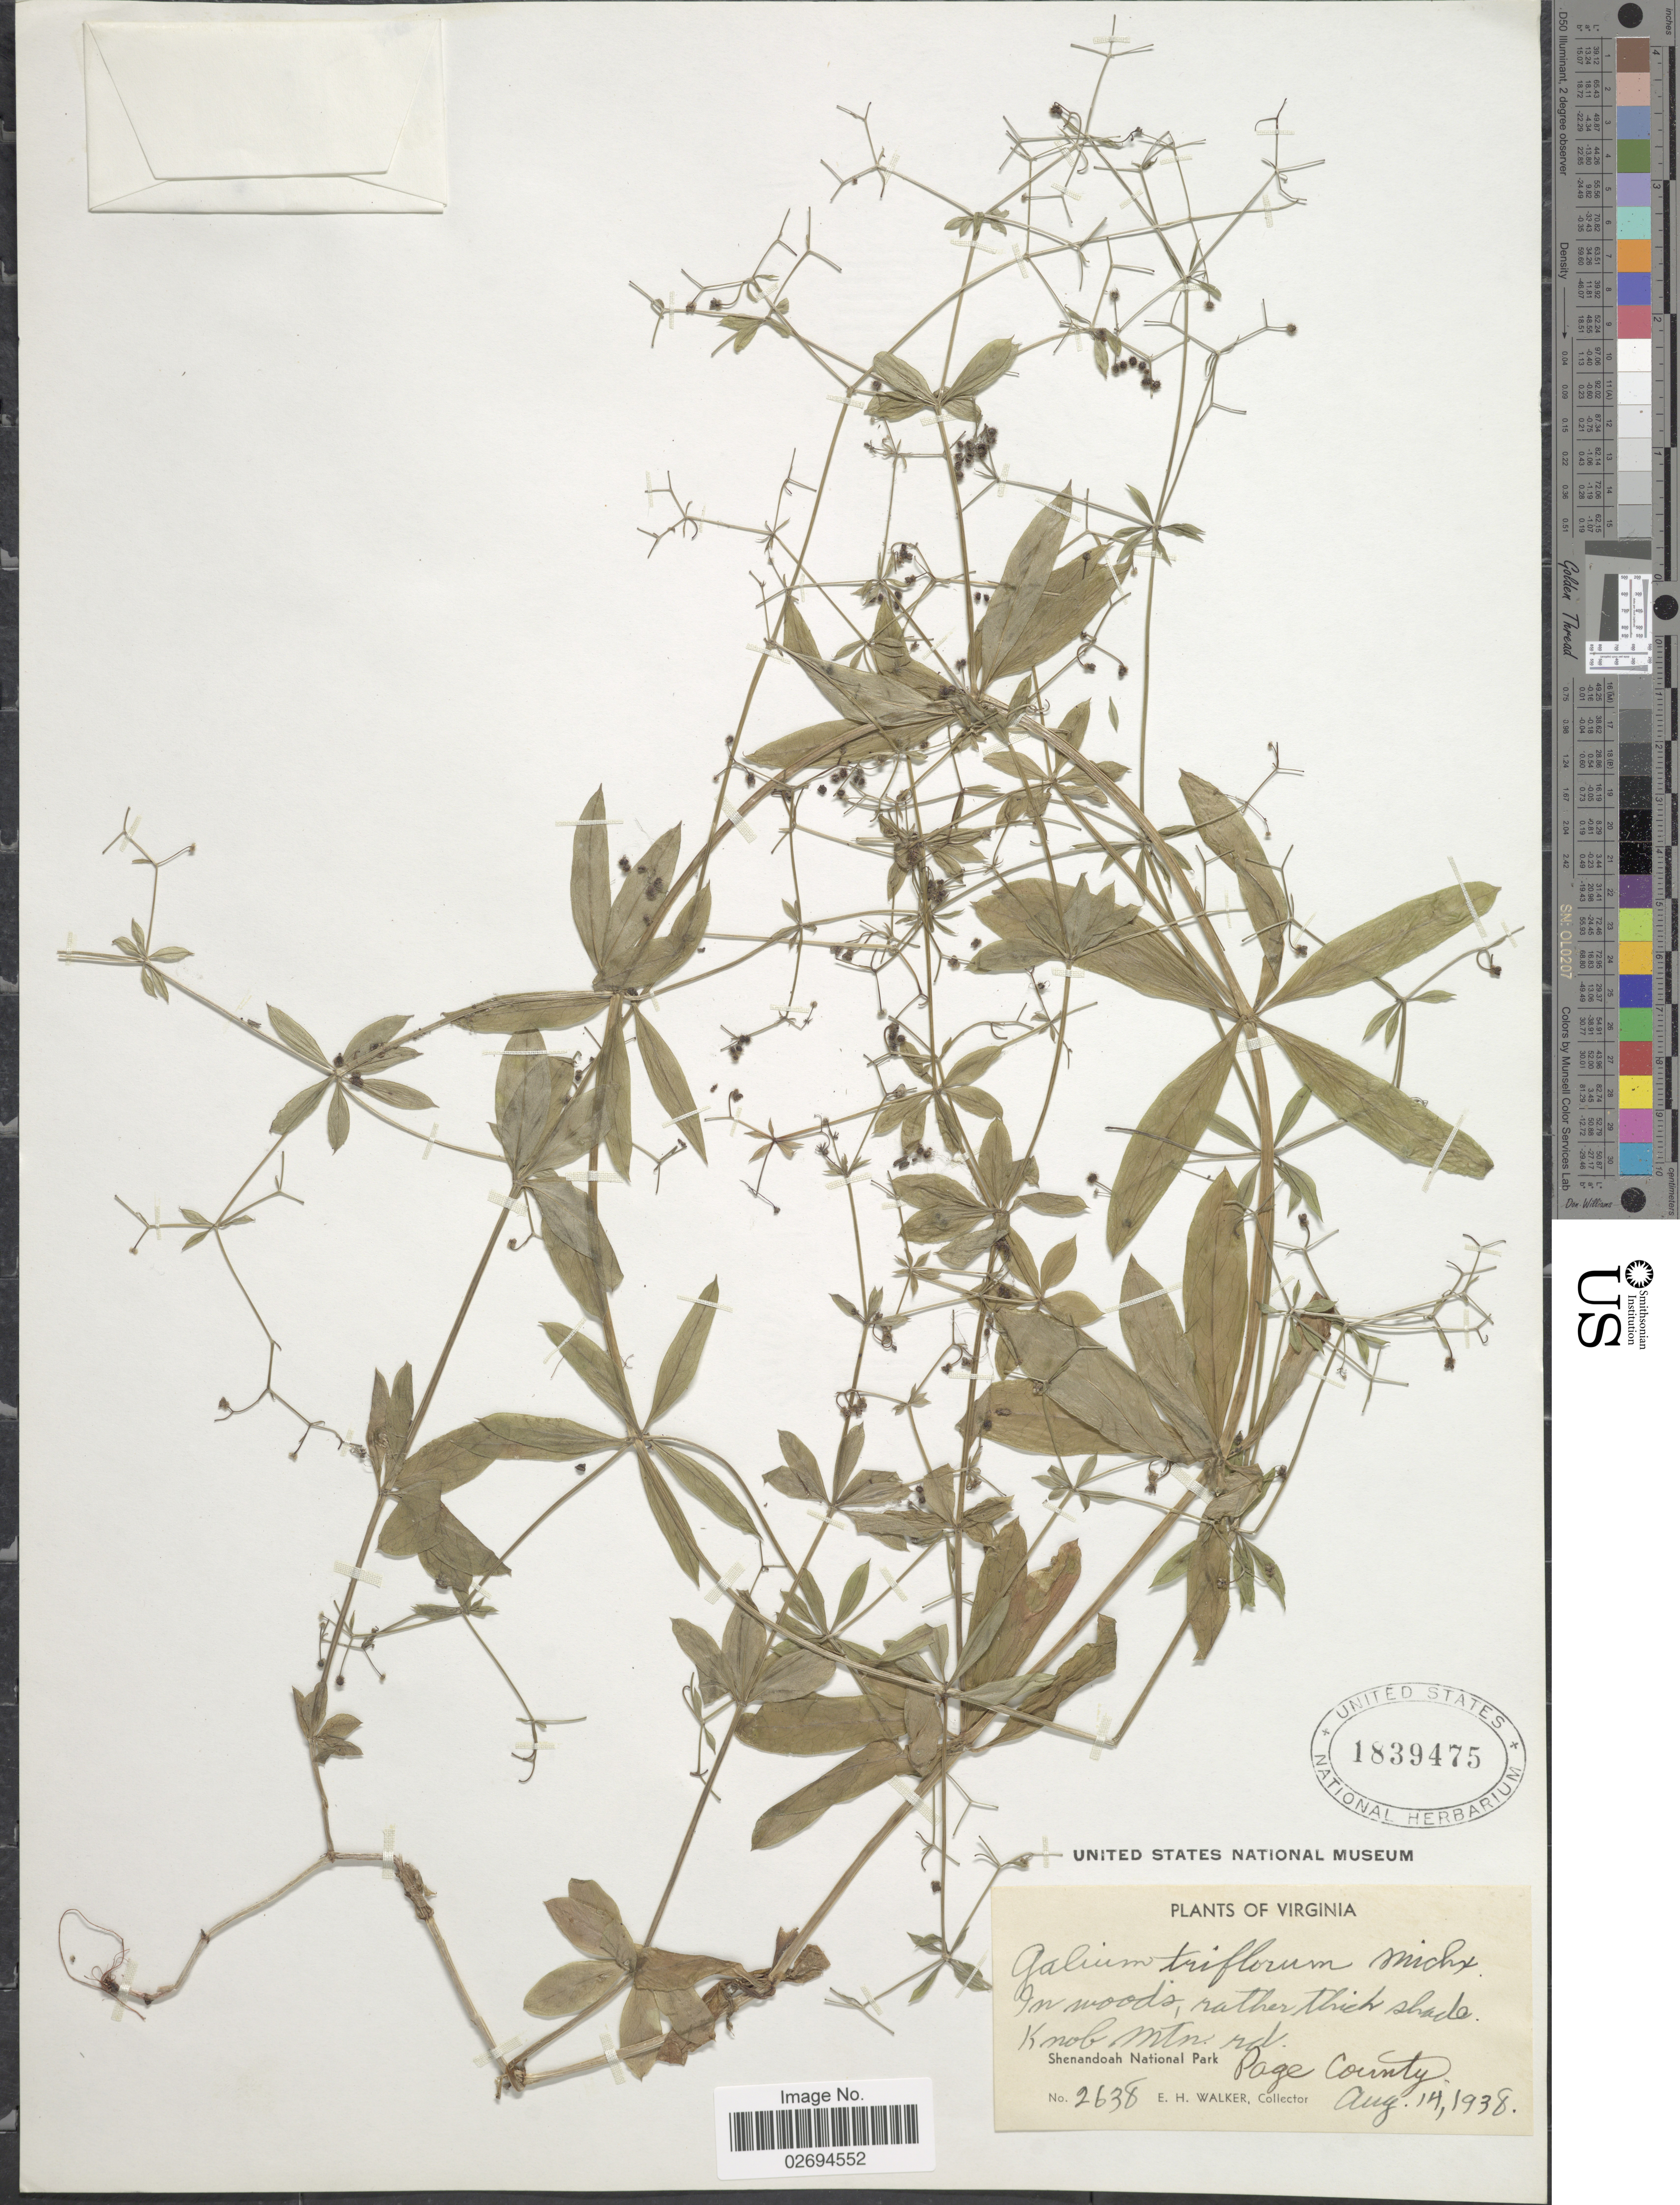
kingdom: Plantae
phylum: Tracheophyta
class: Magnoliopsida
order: Gentianales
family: Rubiaceae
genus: Galium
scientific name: Galium triflorum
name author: Michx.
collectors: E. H. Walker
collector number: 2638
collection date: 1938-08-14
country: United States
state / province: Virginia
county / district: Page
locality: Knob Mtn. rd. Shenandoah National Park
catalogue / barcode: US 1839475